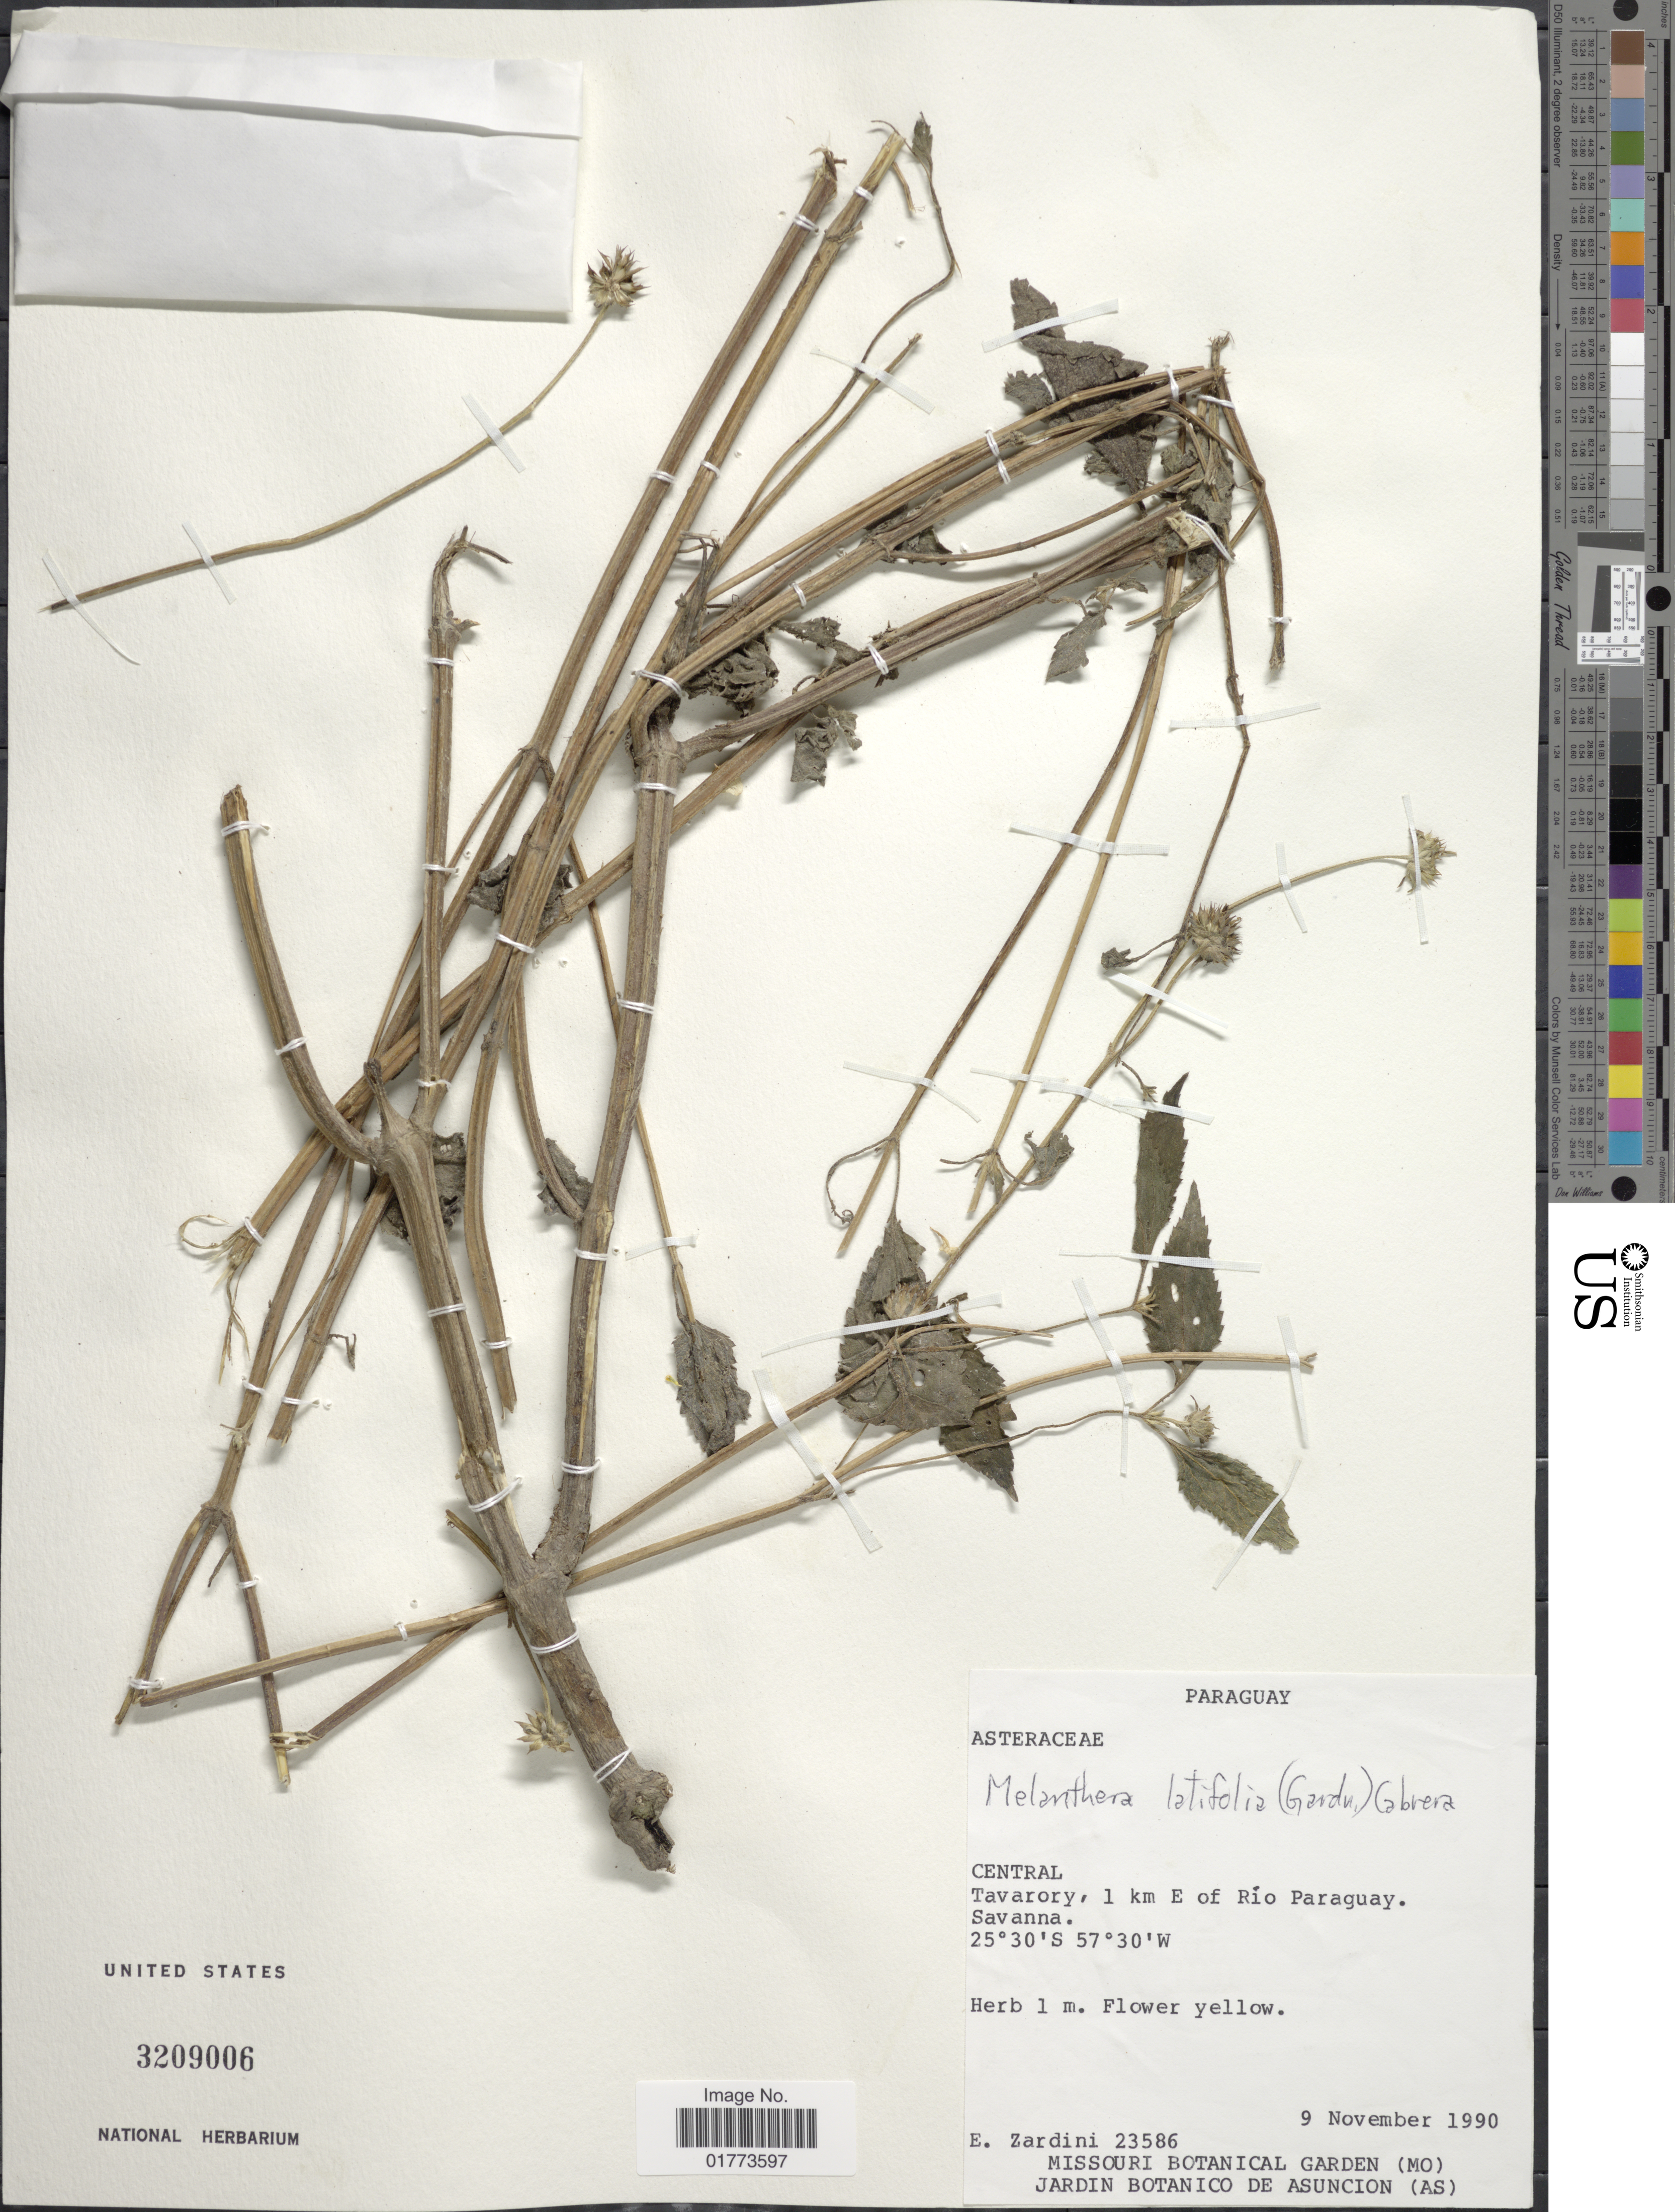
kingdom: Plantae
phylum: Tracheophyta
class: Magnoliopsida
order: Asterales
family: Asteraceae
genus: Melanthera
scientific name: Melanthera latifolia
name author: (Gardner)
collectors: E. M. Zardini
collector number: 23586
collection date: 1990-11-09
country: Paraguay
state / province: Central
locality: Tavarory, 1 km E of Río Paraguay. Savanna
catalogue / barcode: US 3209006